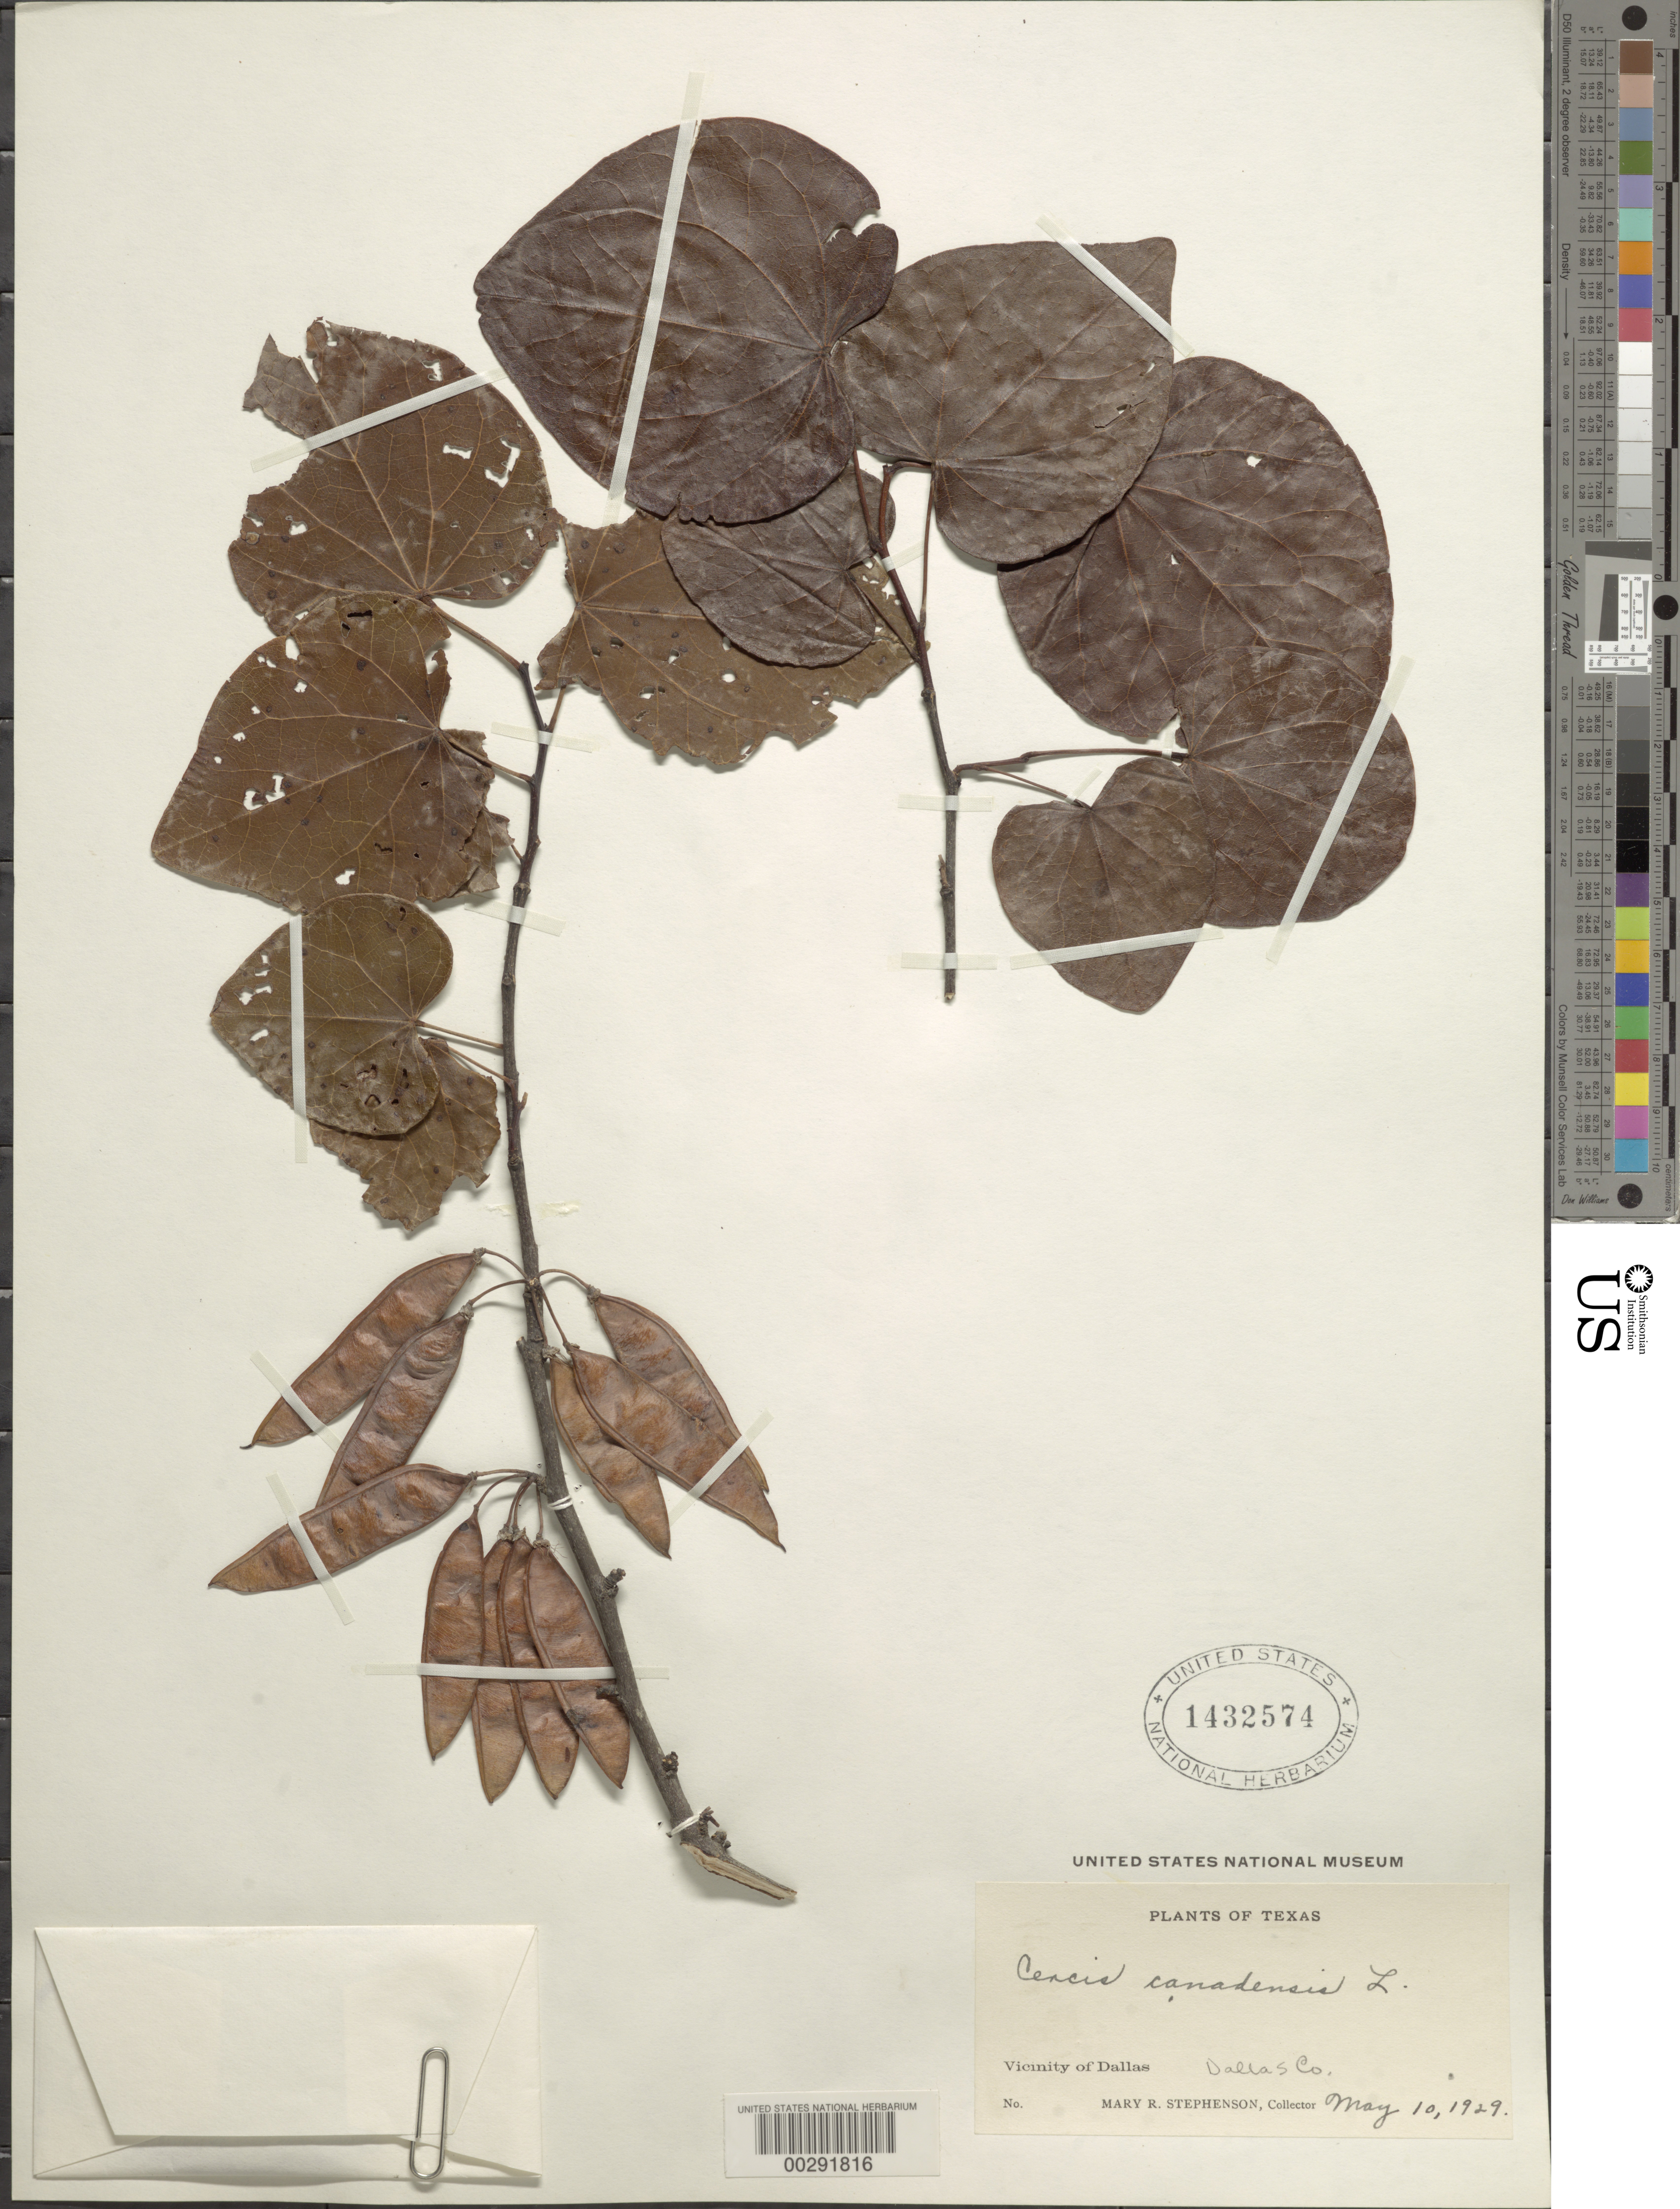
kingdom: Plantae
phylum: Tracheophyta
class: Magnoliopsida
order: Fabales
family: Fabaceae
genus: Cercis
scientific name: Cercis canadensis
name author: L.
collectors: M. R. Stephenson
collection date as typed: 10 May 1929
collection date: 1929-05-10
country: United States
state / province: Texas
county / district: Dallas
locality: Vicinity of dallas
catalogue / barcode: US 1432574